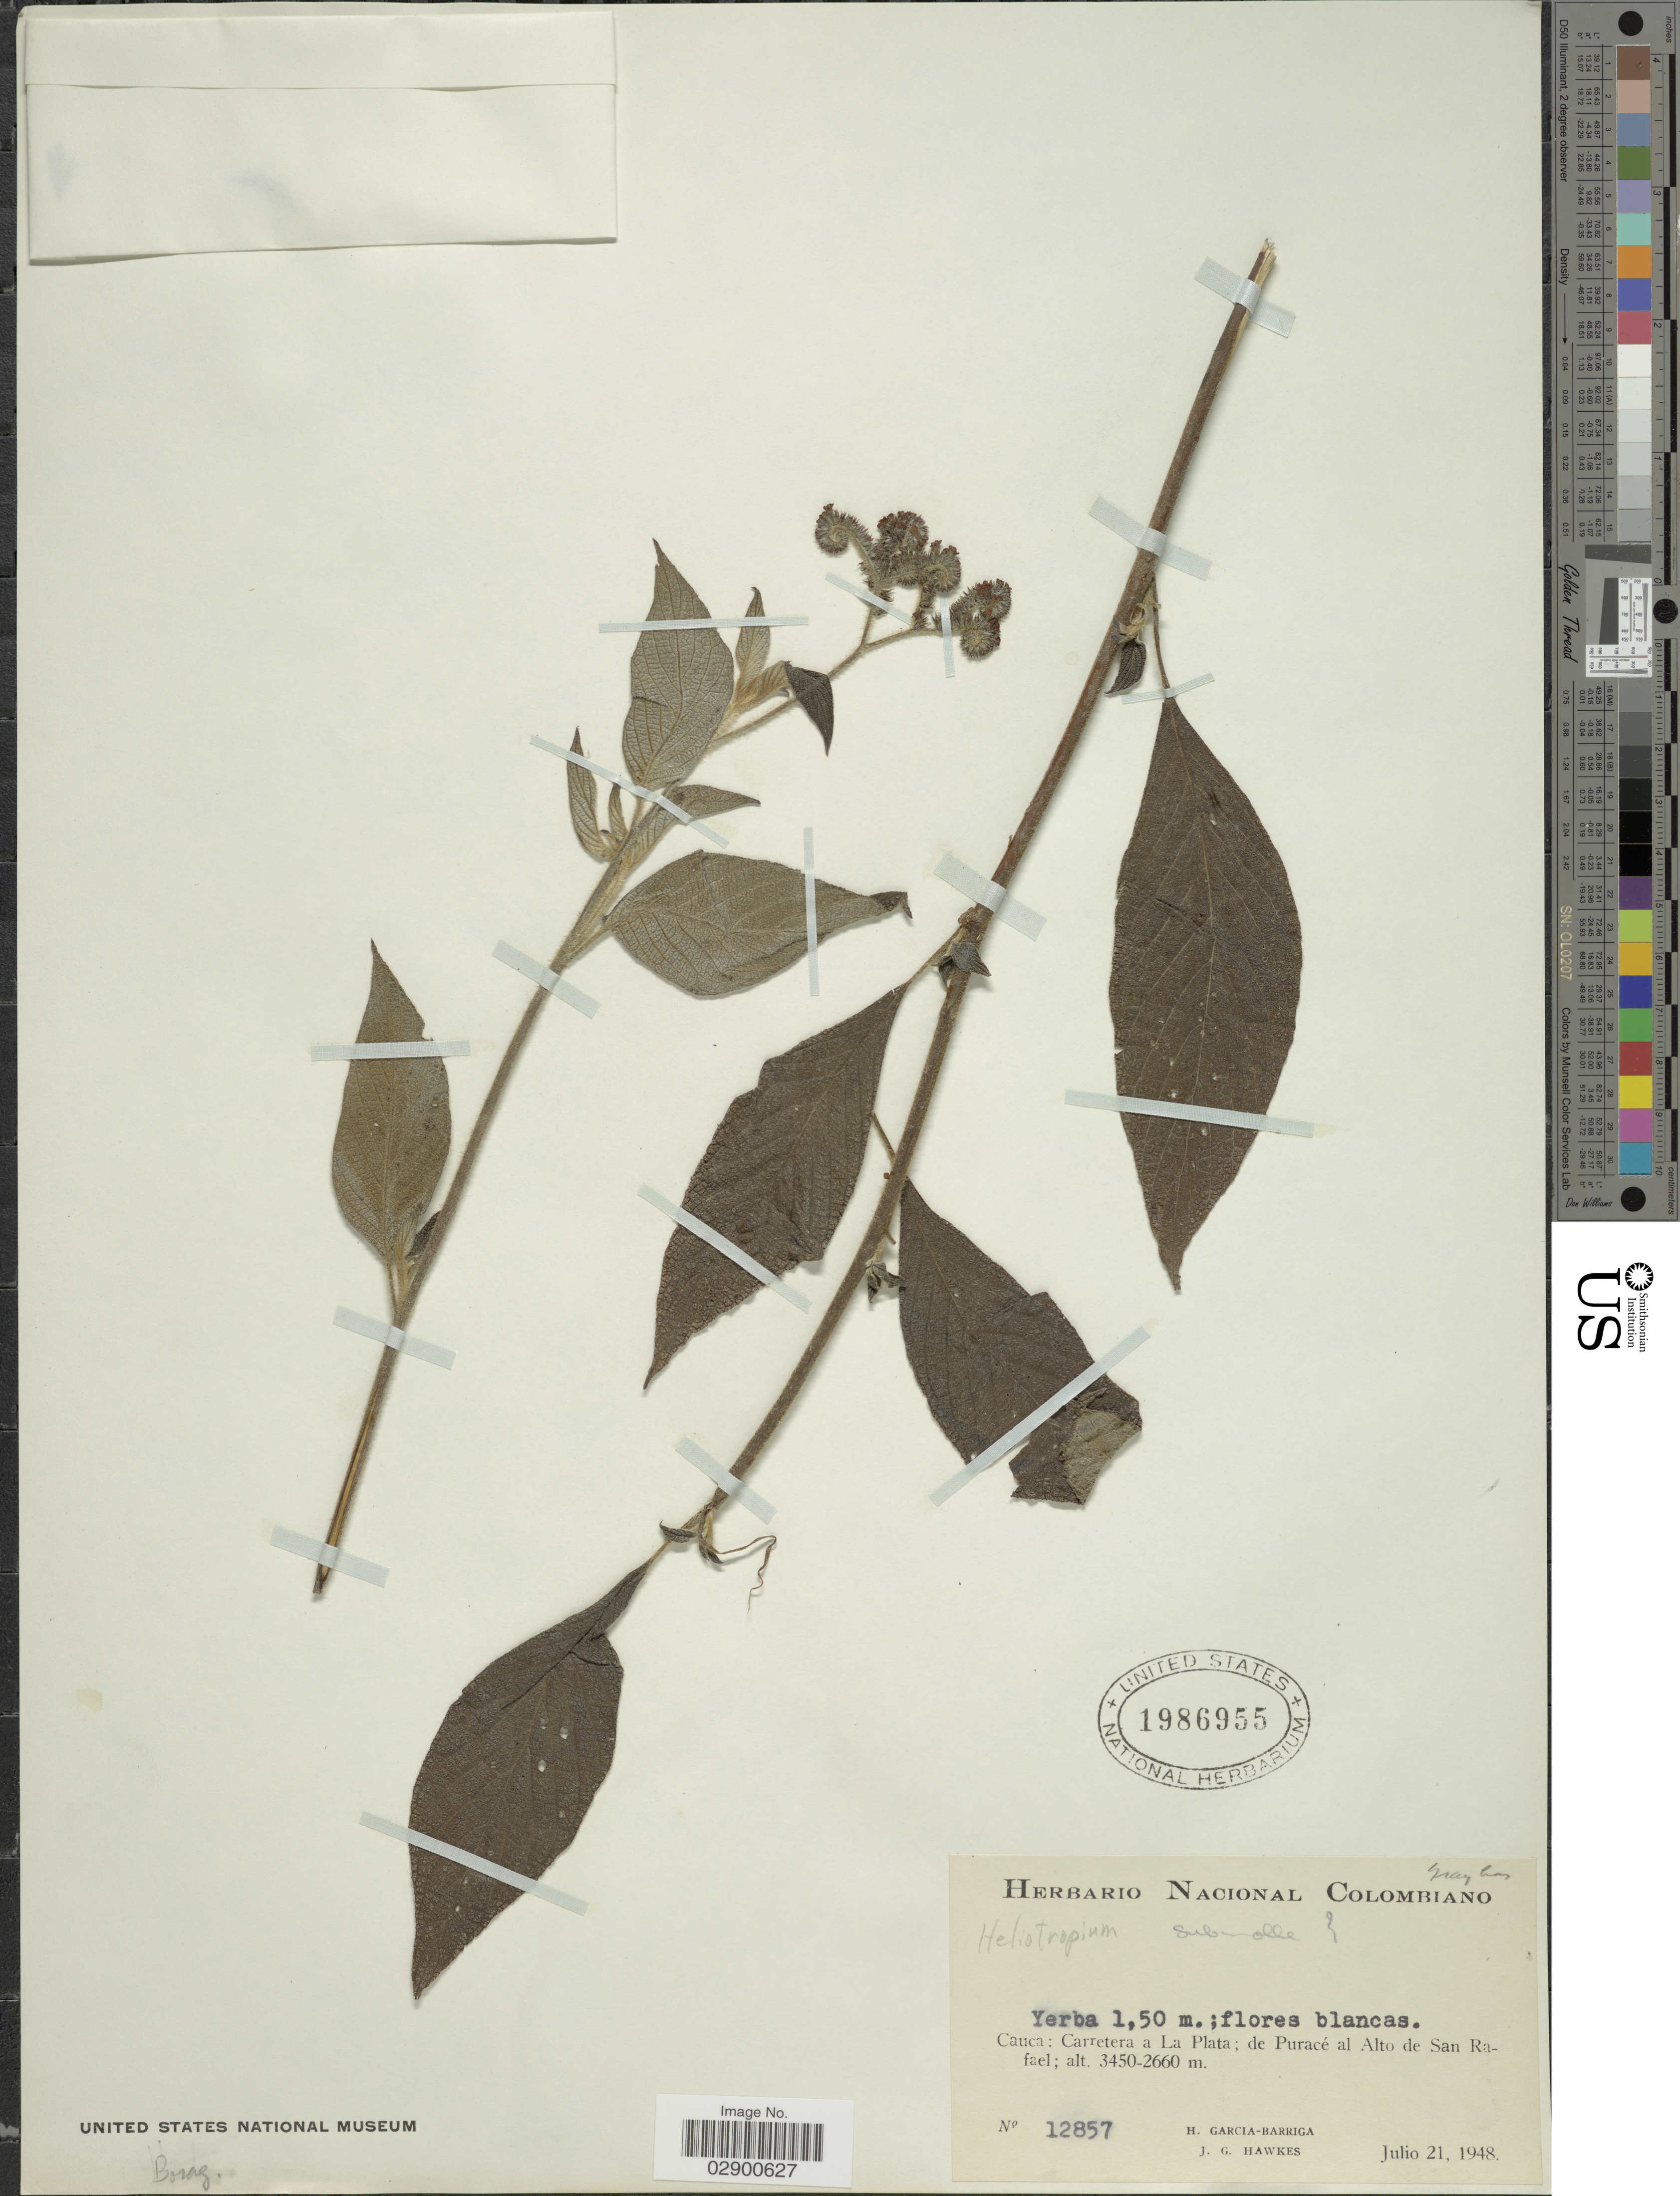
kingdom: Plantae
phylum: Tracheophyta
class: Magnoliopsida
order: Boraginales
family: Heliotropiaceae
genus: Heliotropium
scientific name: Heliotropium submolle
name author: Klotzsch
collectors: H. García Barriga & J. Hawkes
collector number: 12857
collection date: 1948-06-21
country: Colombia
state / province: Cauca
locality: Carretera a La Plata: de Puracé al alto de San Rafael.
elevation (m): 2660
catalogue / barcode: US 1986955